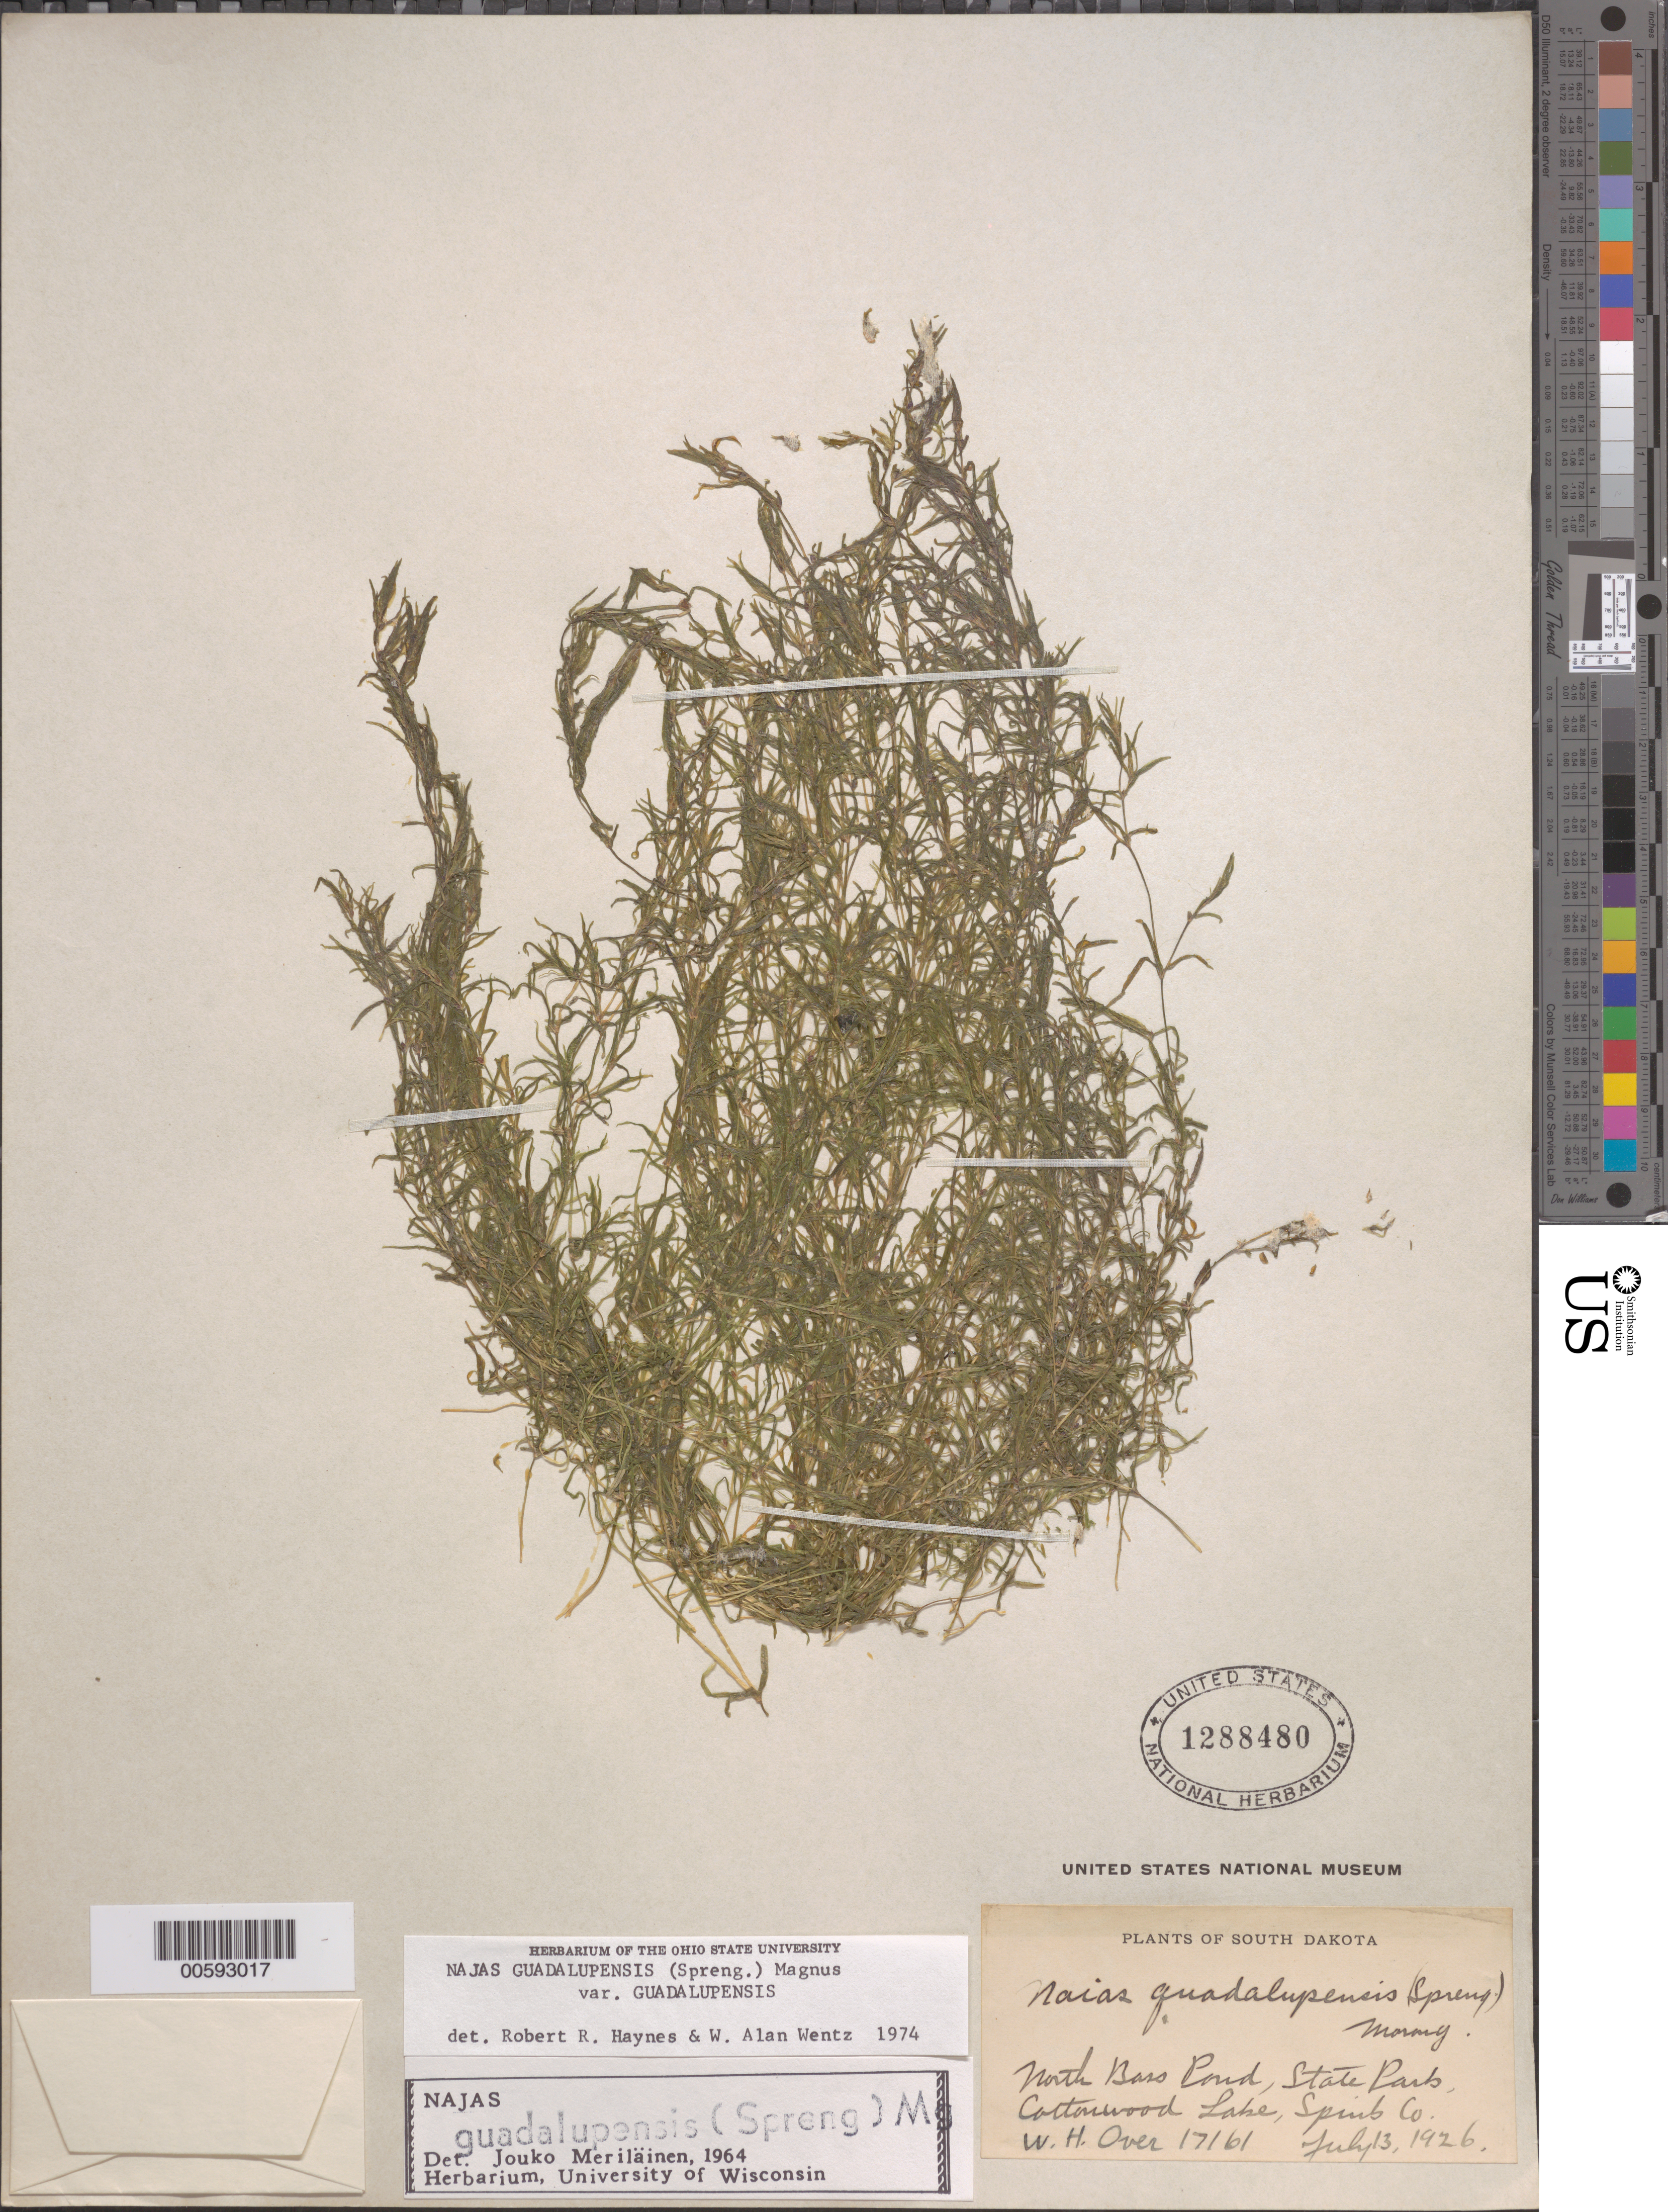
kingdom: Plantae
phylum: Tracheophyta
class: Liliopsida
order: Alismatales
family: Hydrocharitaceae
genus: Najas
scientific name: Najas guadalupensis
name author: (Spreng.) Magnus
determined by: Haynes, R. R.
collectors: W. Over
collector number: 17161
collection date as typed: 13 Jul 1926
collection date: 1926-07-13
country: United States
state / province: South Dakota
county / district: Spink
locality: North Bass Pond, State Park, Cottonwood Lake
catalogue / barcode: US 1288480